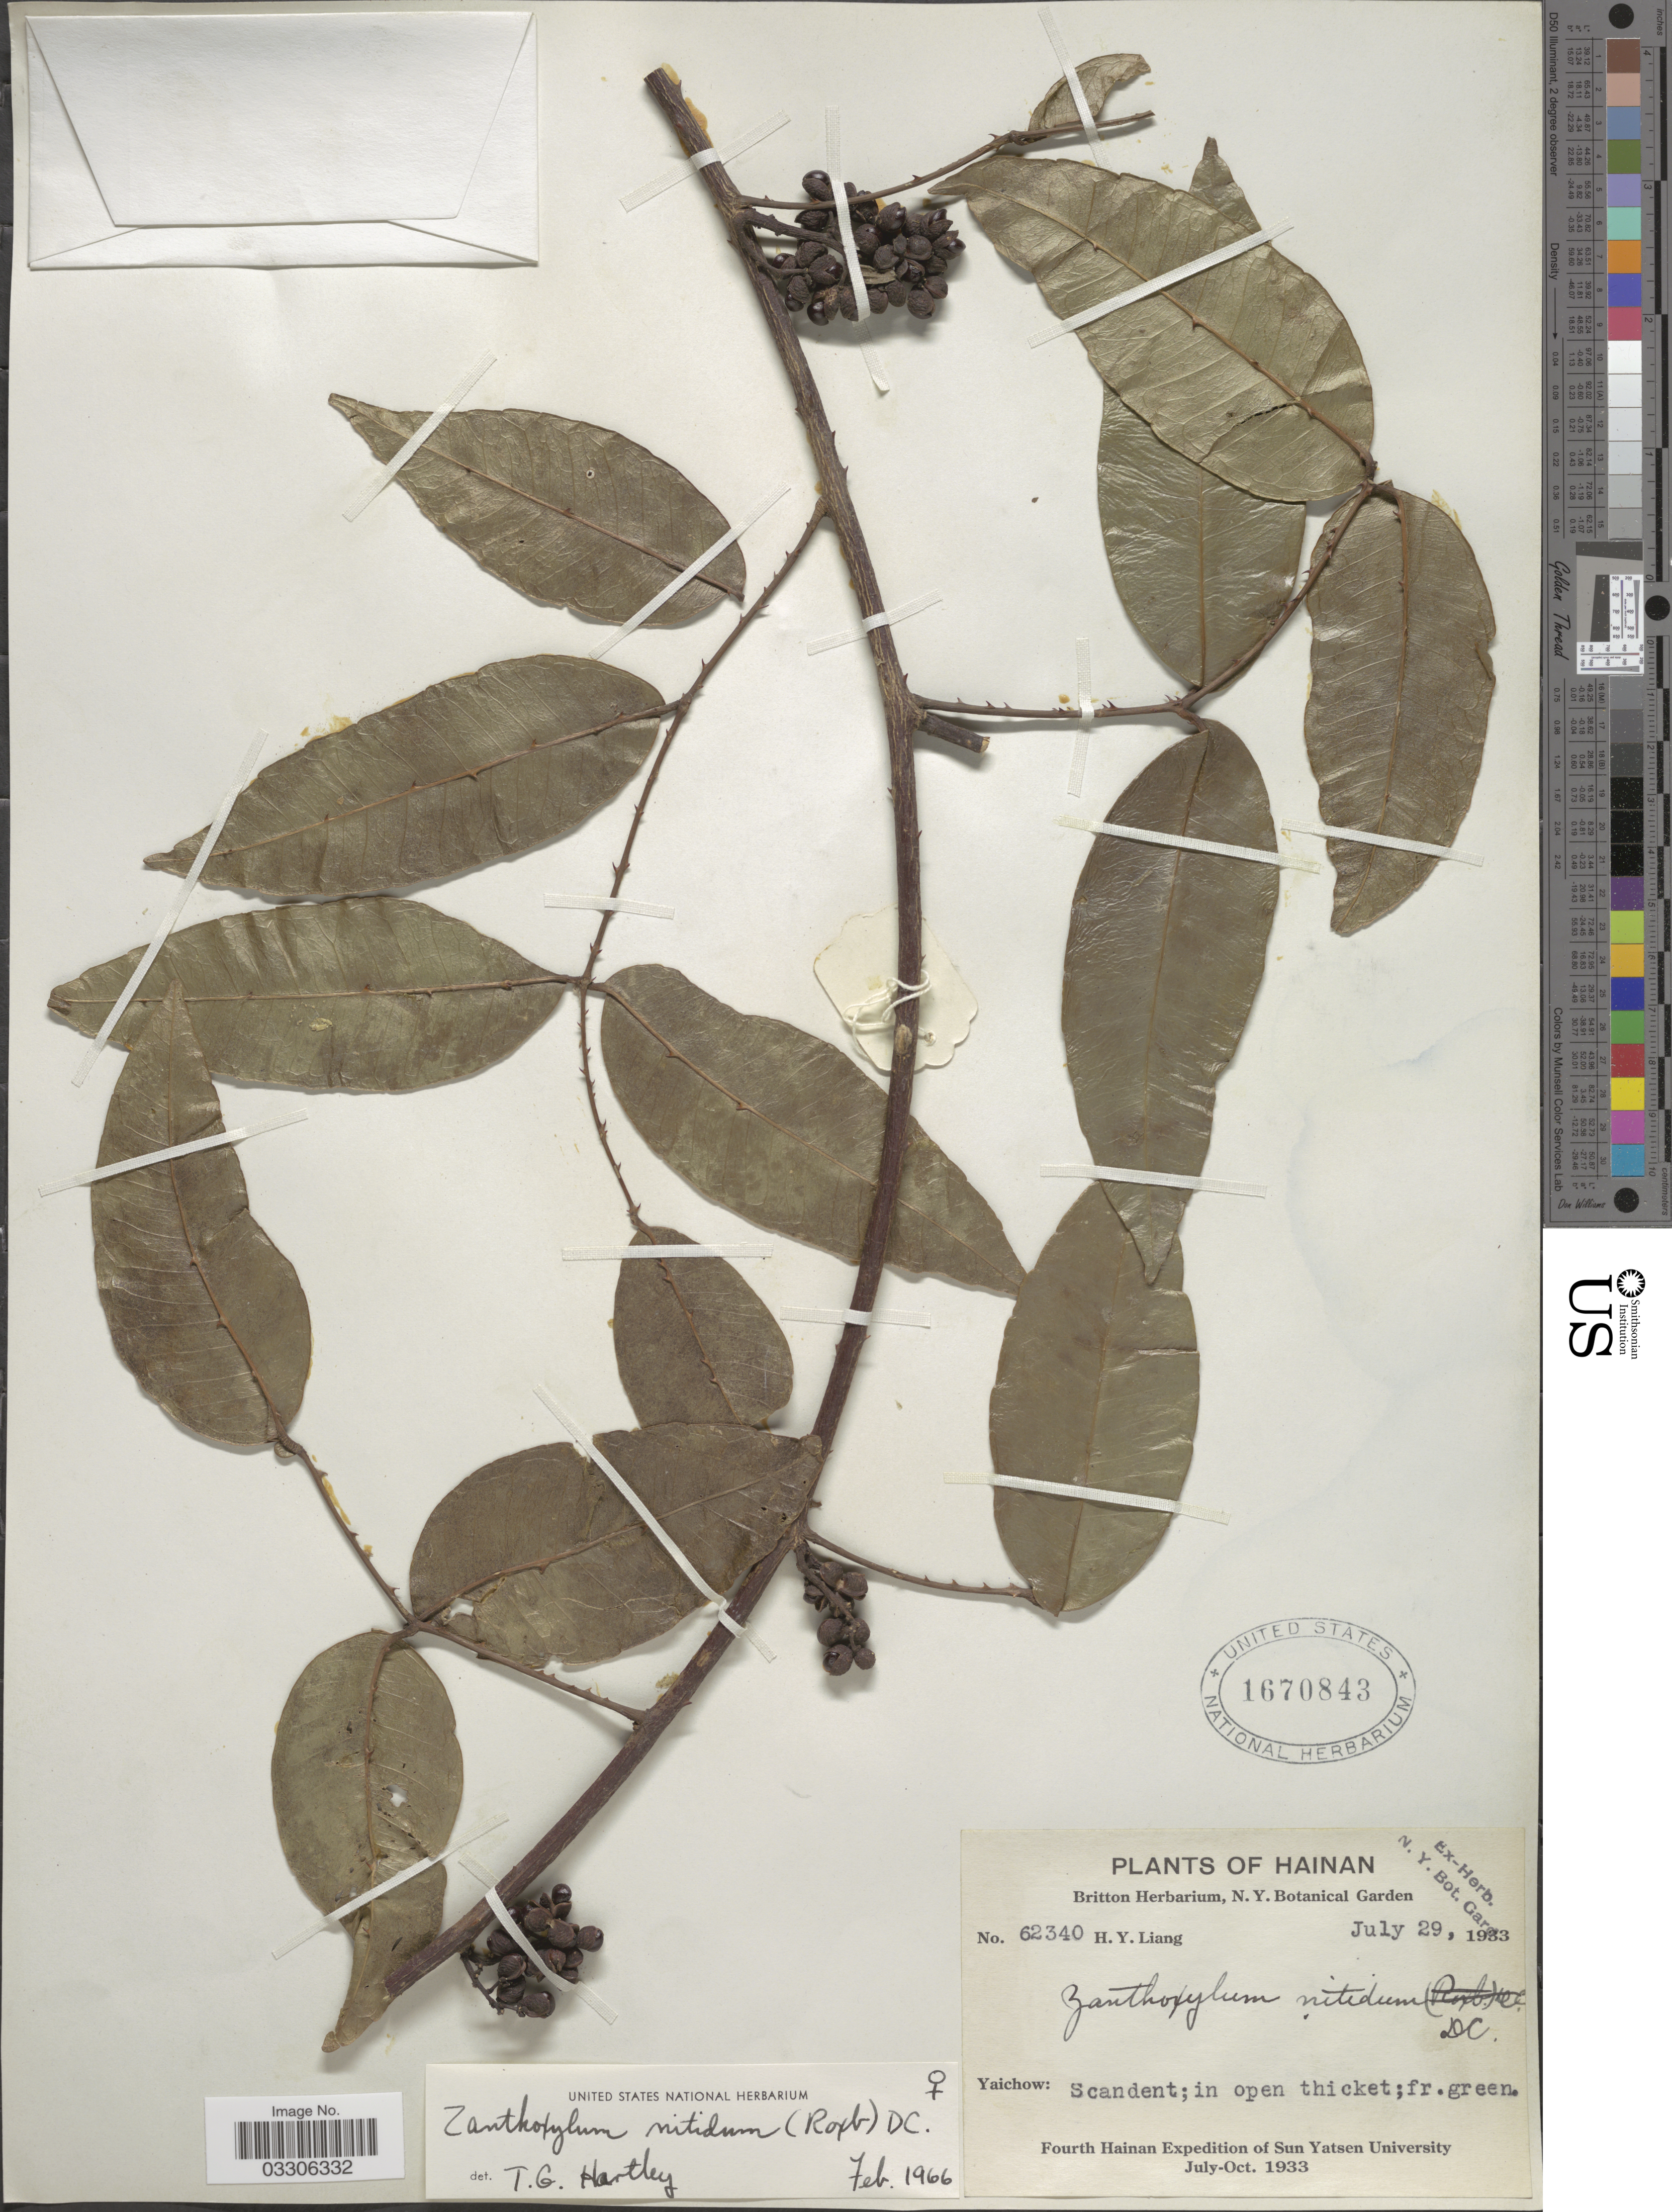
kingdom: Plantae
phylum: Tracheophyta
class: Magnoliopsida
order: Sapindales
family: Rutaceae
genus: Zanthoxylum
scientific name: Zanthoxylum nitidum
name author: Bunge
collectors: H. Y. Liang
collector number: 62340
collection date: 1933-07-29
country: China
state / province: Hainan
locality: Yaichow.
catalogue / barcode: US 1670843